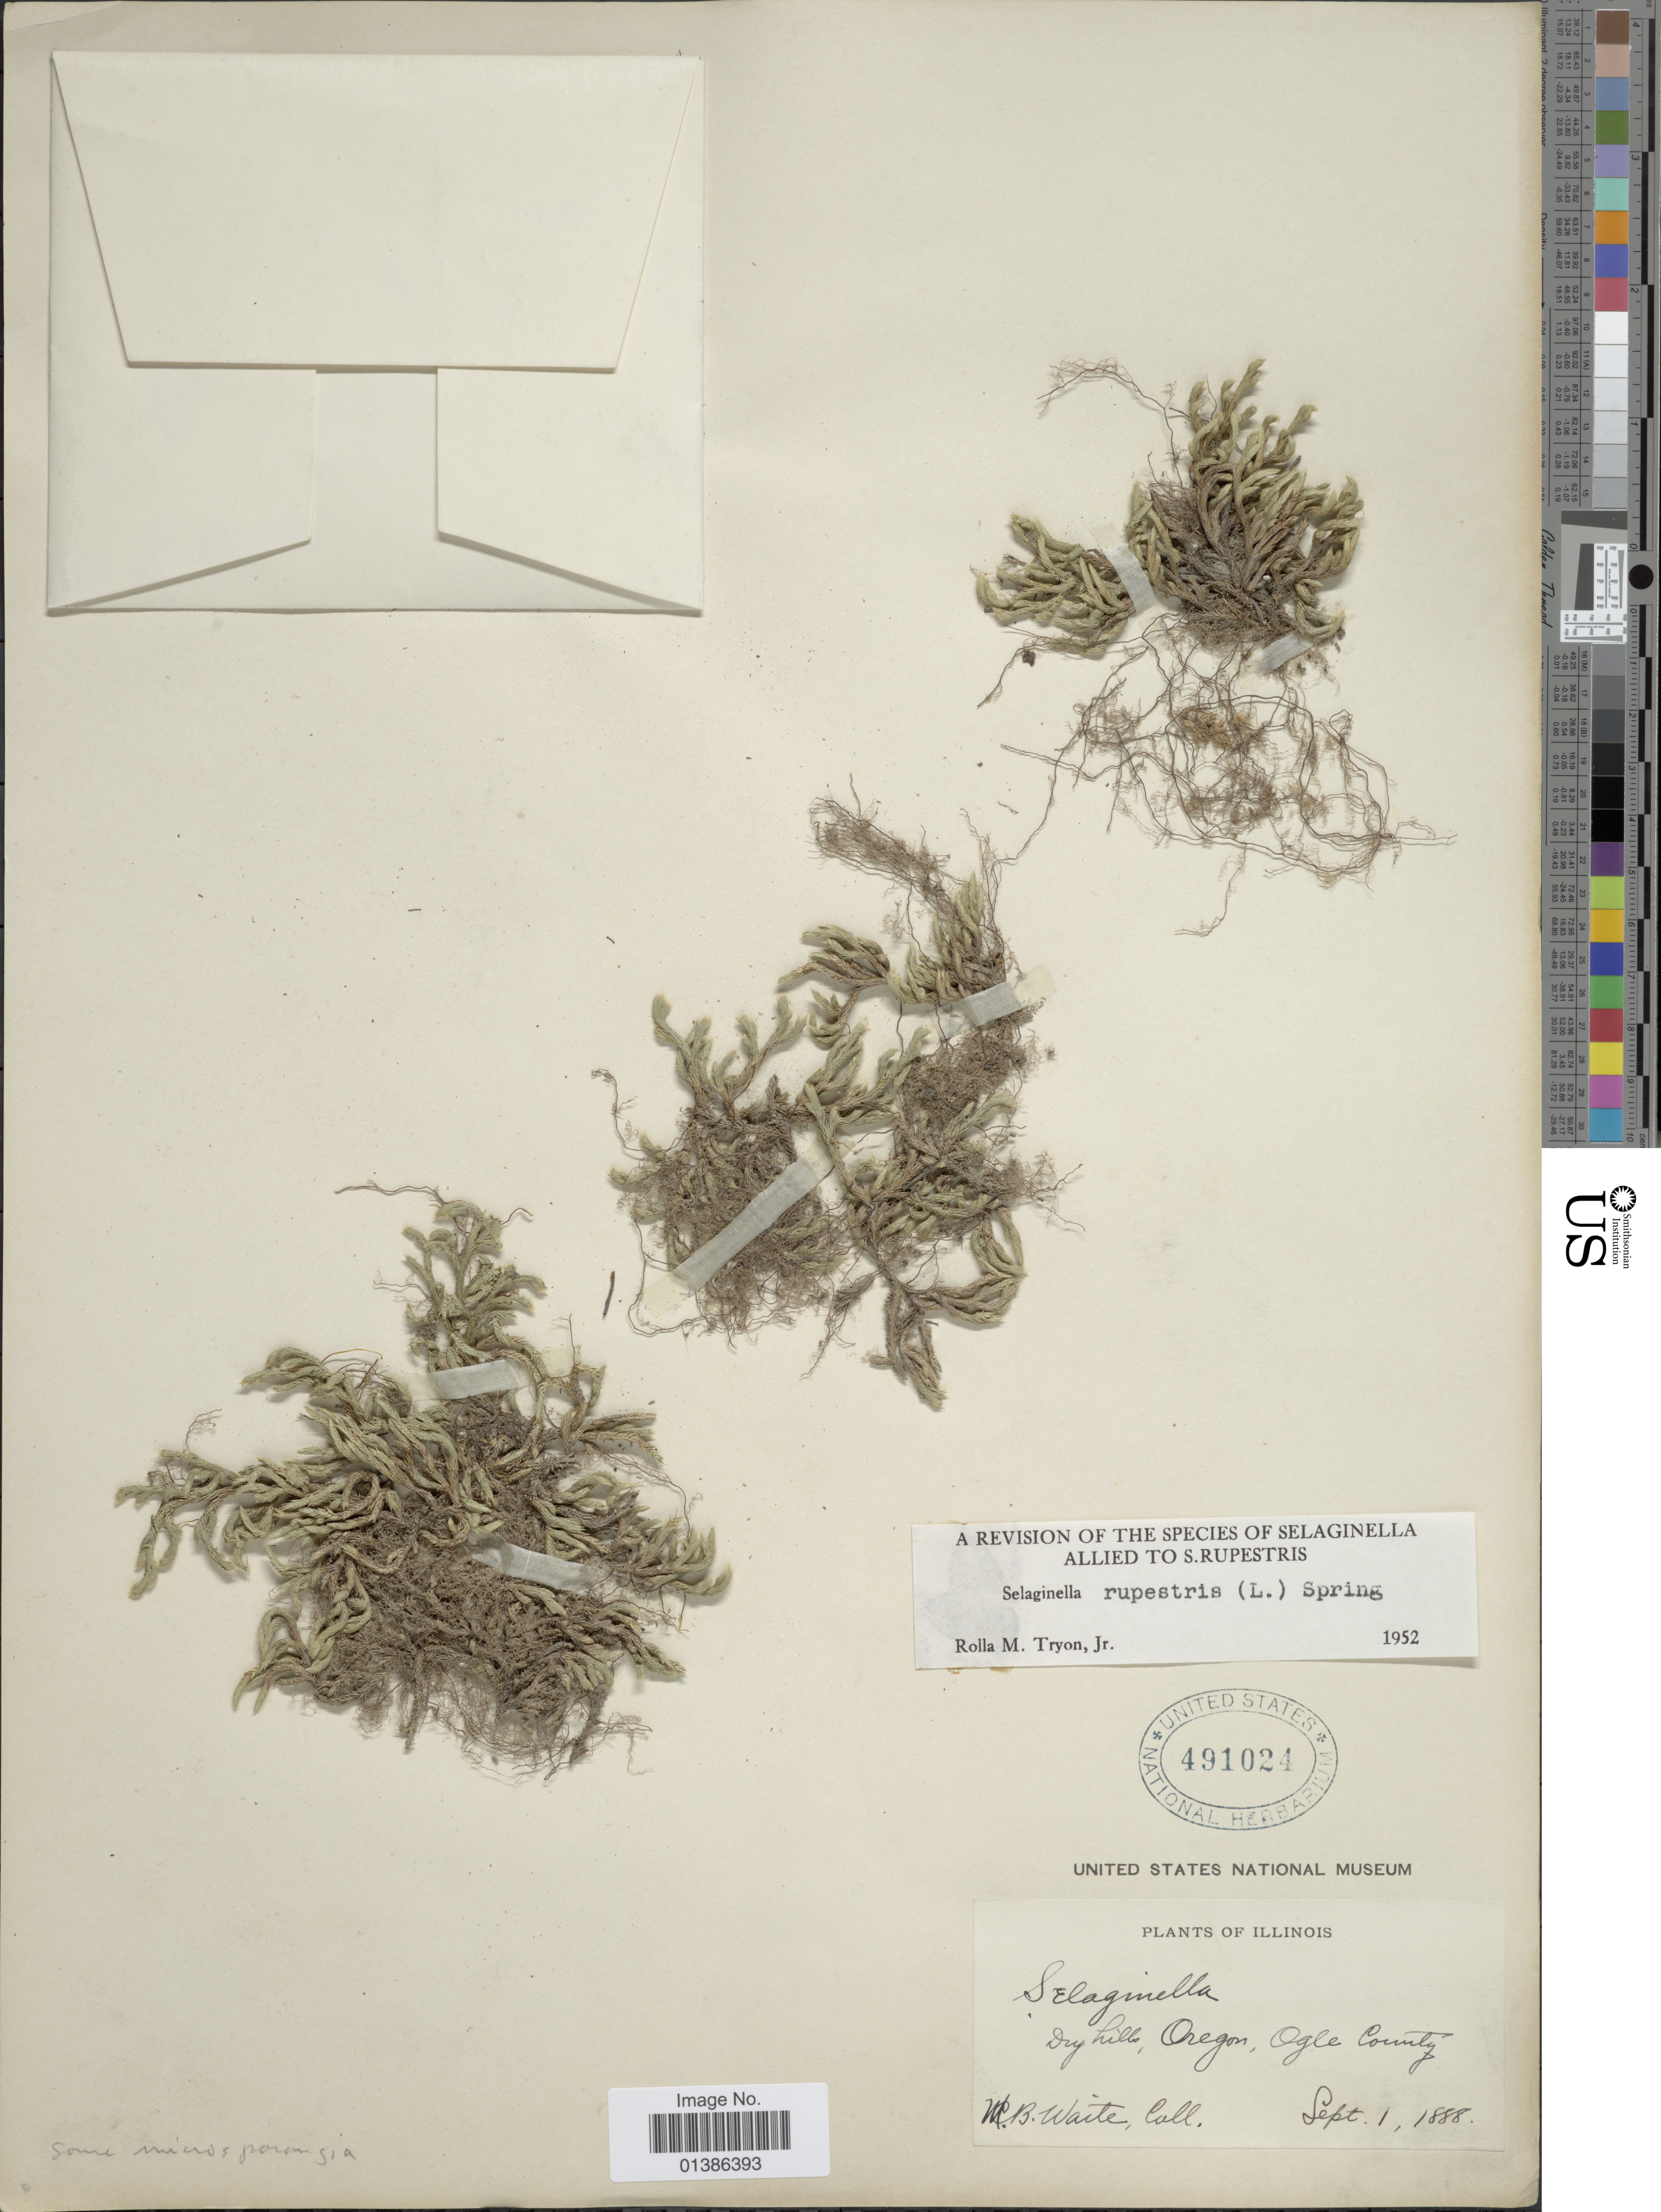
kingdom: Plantae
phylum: Tracheophyta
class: Lycopodiopsida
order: Selaginellales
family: Selaginellaceae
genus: Selaginella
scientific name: Selaginella rupestris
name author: (L.) Spring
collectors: M. B. Waite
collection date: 1888-09-01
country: United States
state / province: Illinois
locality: Dry hills, Oregon, Ogle County.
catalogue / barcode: US 491024